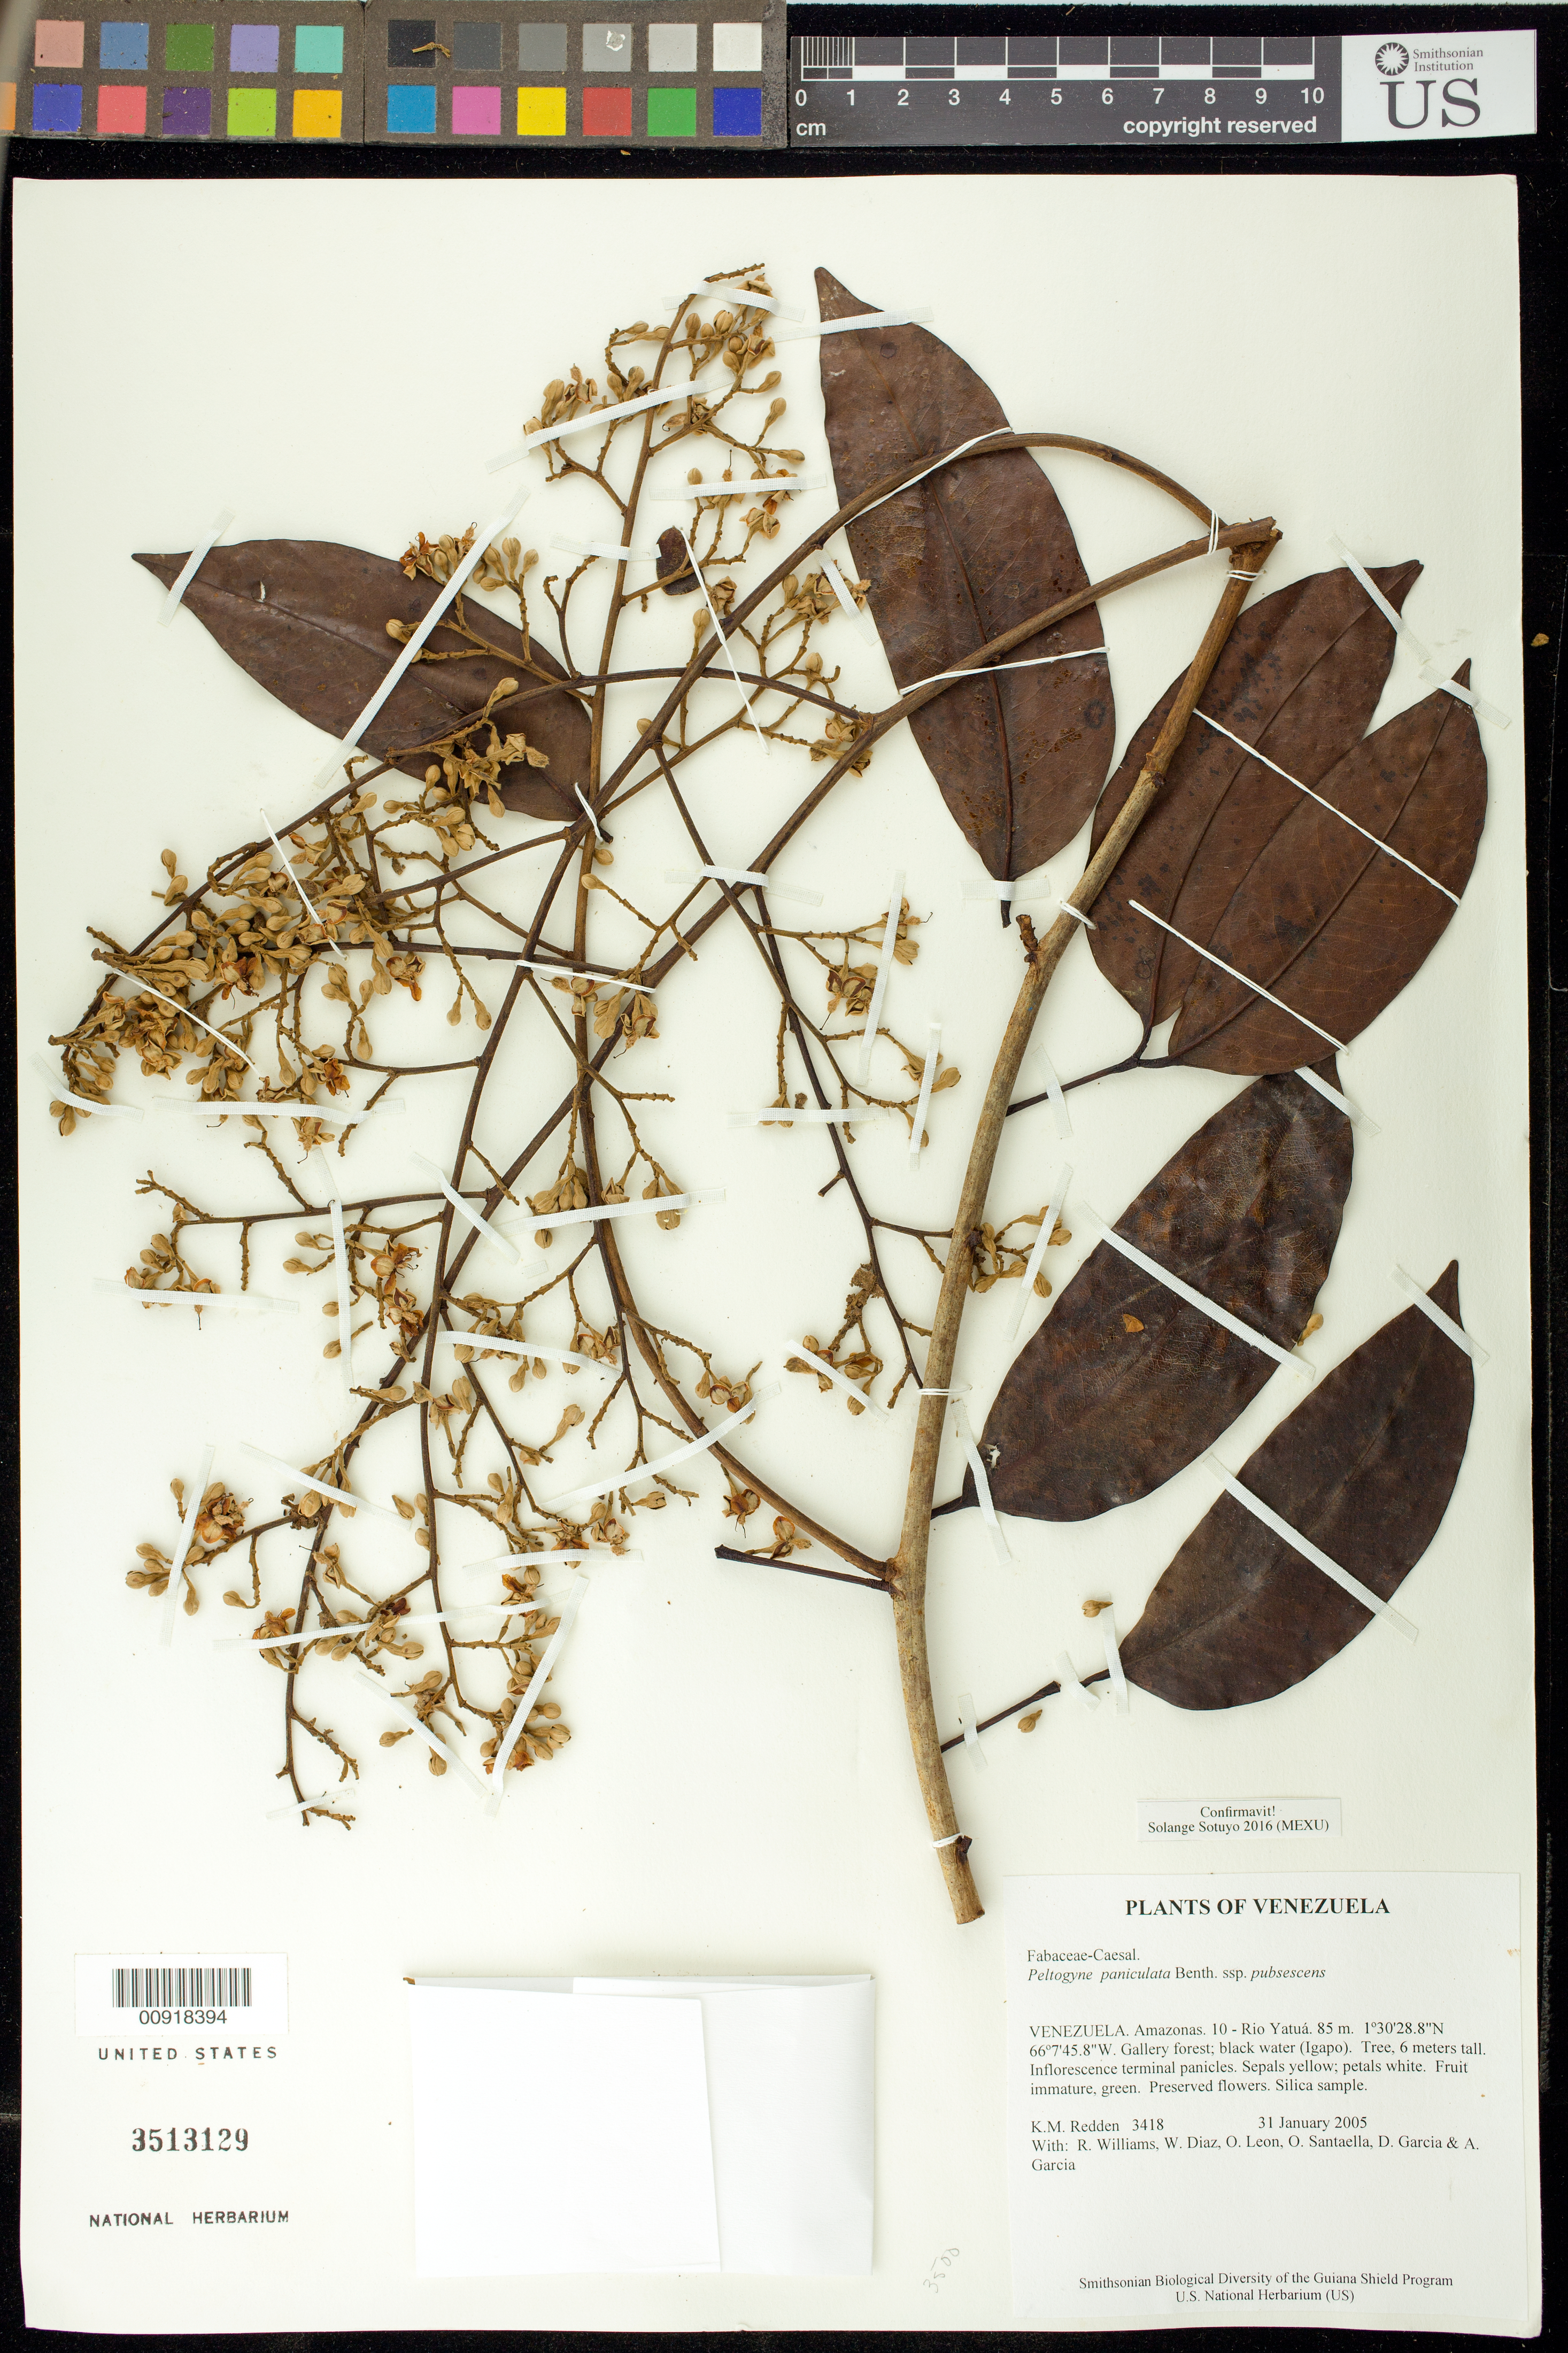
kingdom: Plantae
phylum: Tracheophyta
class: Magnoliopsida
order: Fabales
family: Fabaceae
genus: Peltogyne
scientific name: Peltogyne paniculata subsp. pubescens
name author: (Benth.) M.F. Silva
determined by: Sotuyo, Solange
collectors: K. M. Redden, R. Williams, W. Díaz P., O. León, O. Santaella, D. Garcia & A. Garcia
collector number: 3418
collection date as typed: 31 January 2005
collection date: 2005-01-31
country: Venezuela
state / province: Amazonas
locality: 10 - Rio Yatuá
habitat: Gallery forest; black water (Igapo)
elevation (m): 85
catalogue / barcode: US 3513129